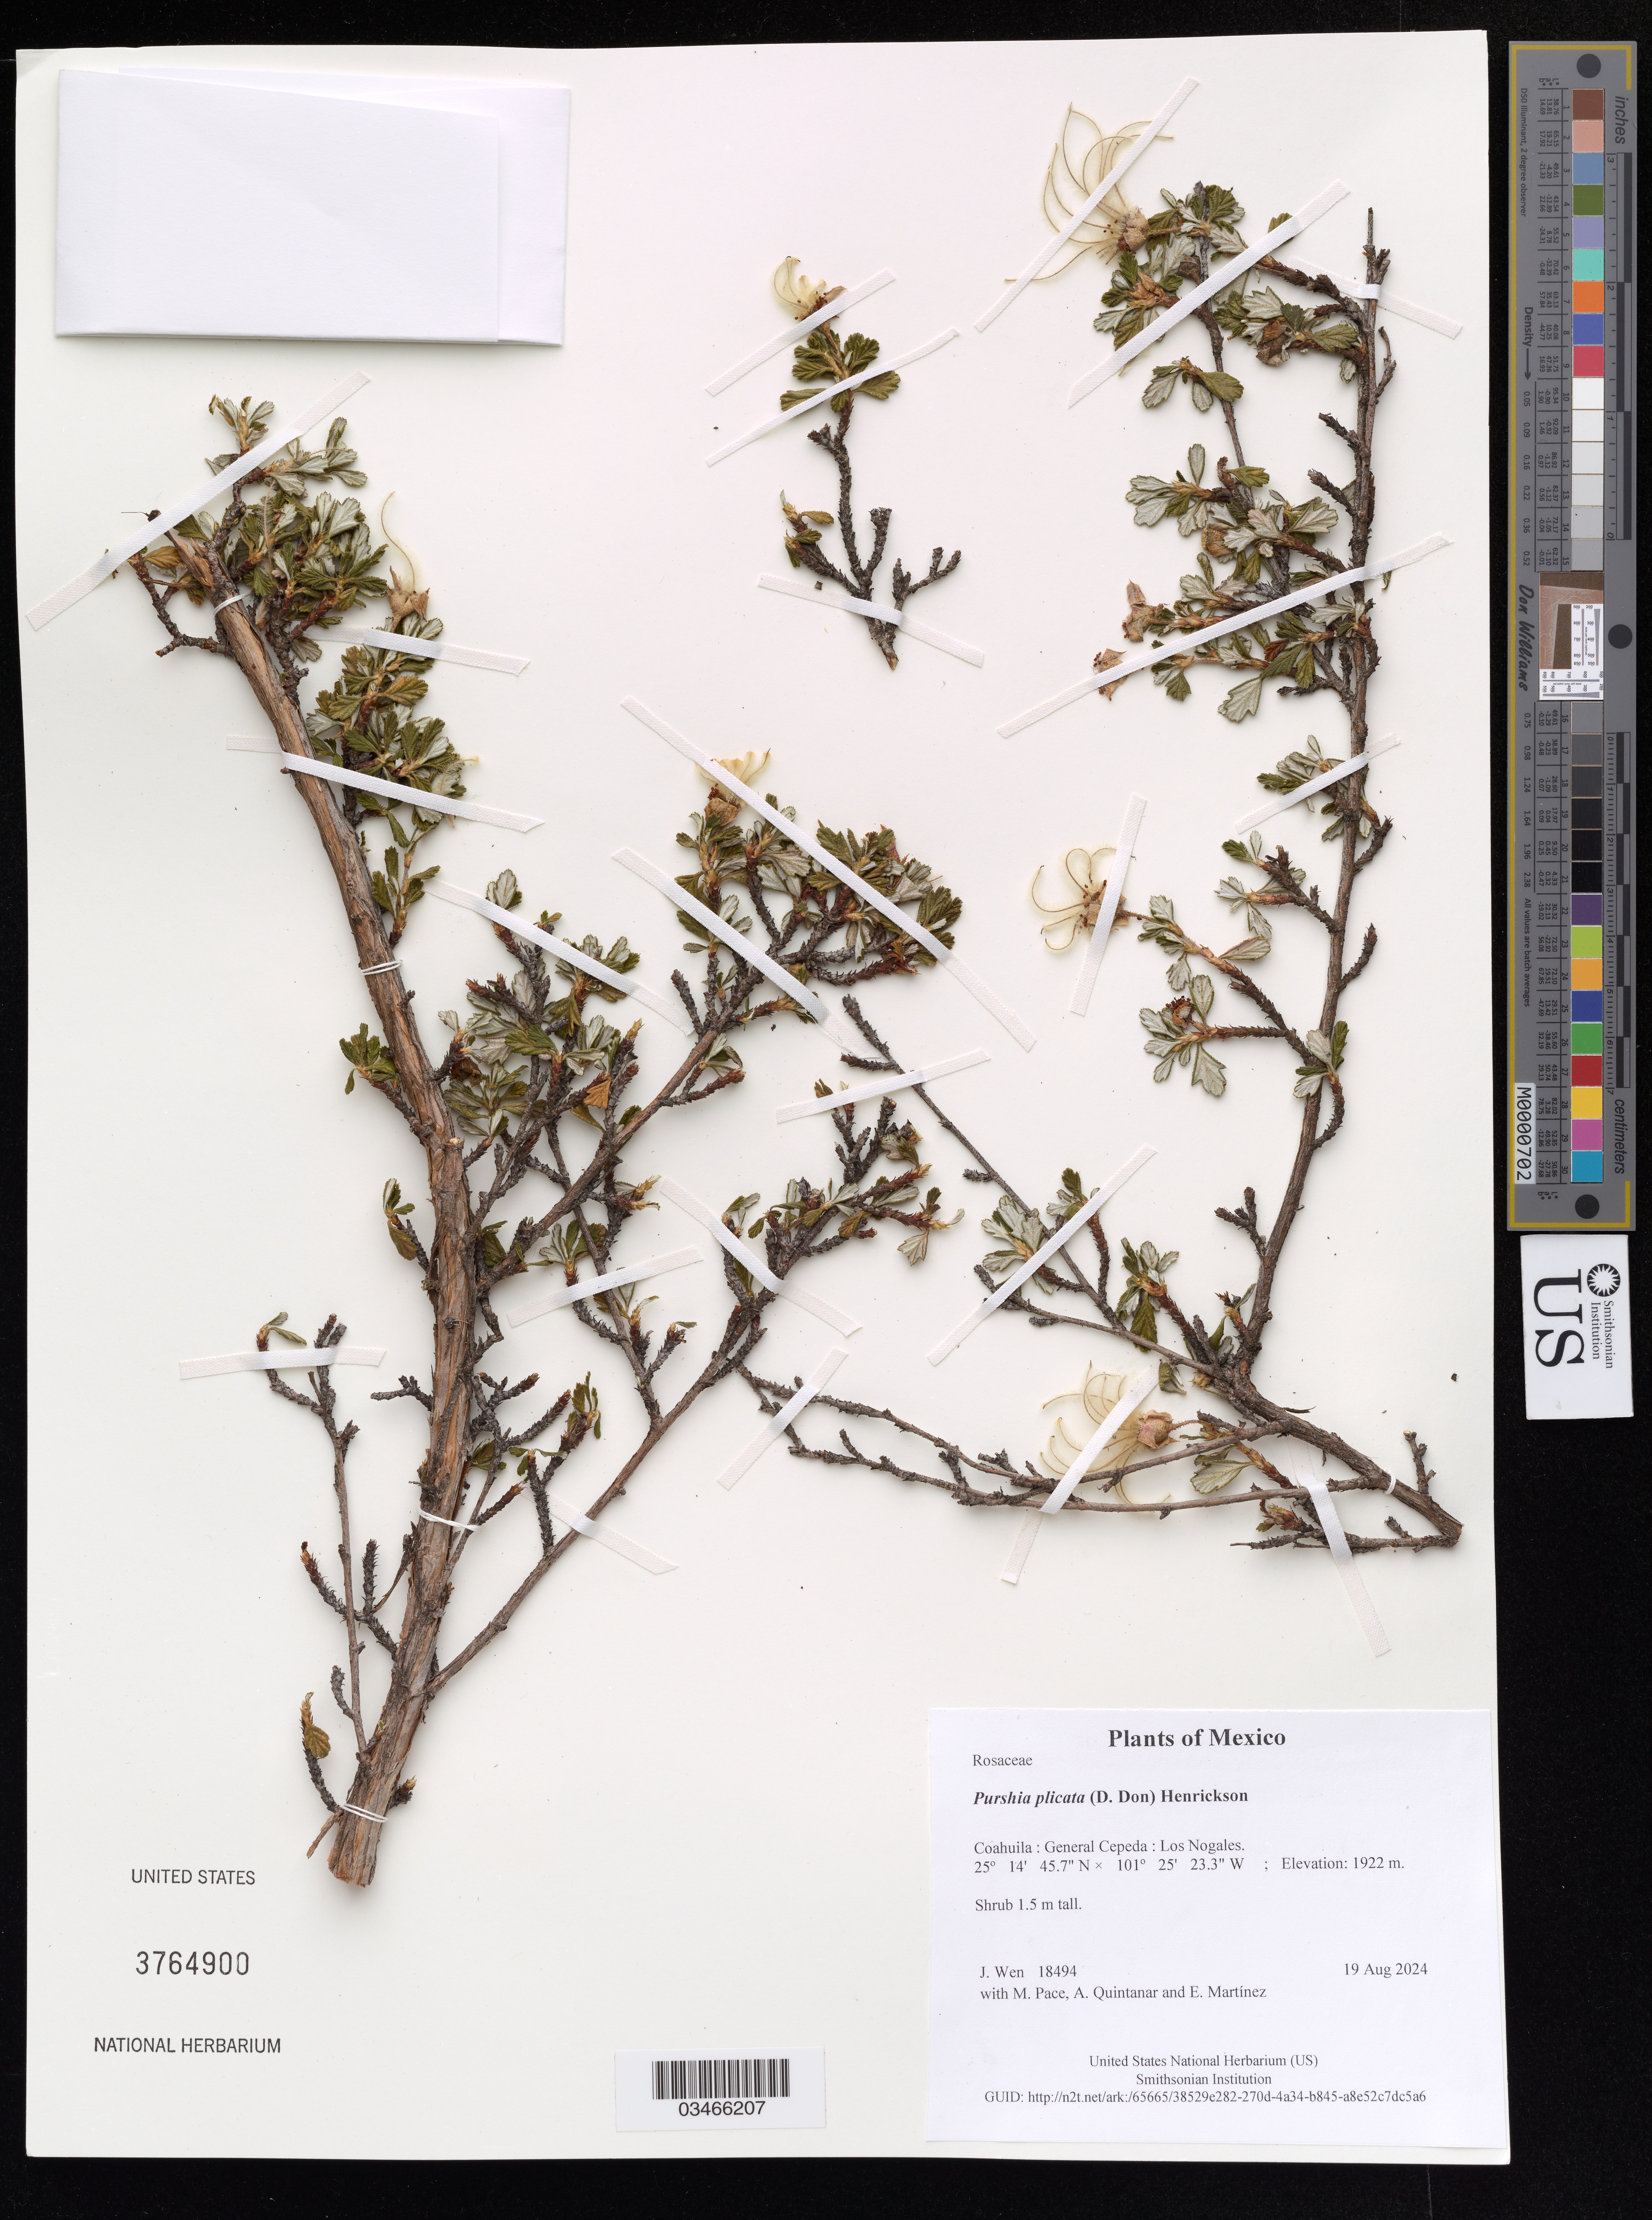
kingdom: Plantae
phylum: Tracheophyta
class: Magnoliopsida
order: Rosales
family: Rosaceae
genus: Purshia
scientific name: Purshia plicata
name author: (D. Don) Henrickson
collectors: J. Wen, M. Pace, A. Quintanar & E. Martinez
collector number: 18494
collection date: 2024-08-19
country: Mexico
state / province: Coahuila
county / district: General Cepeda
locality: Los Nogales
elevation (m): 1922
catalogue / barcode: US 3764900